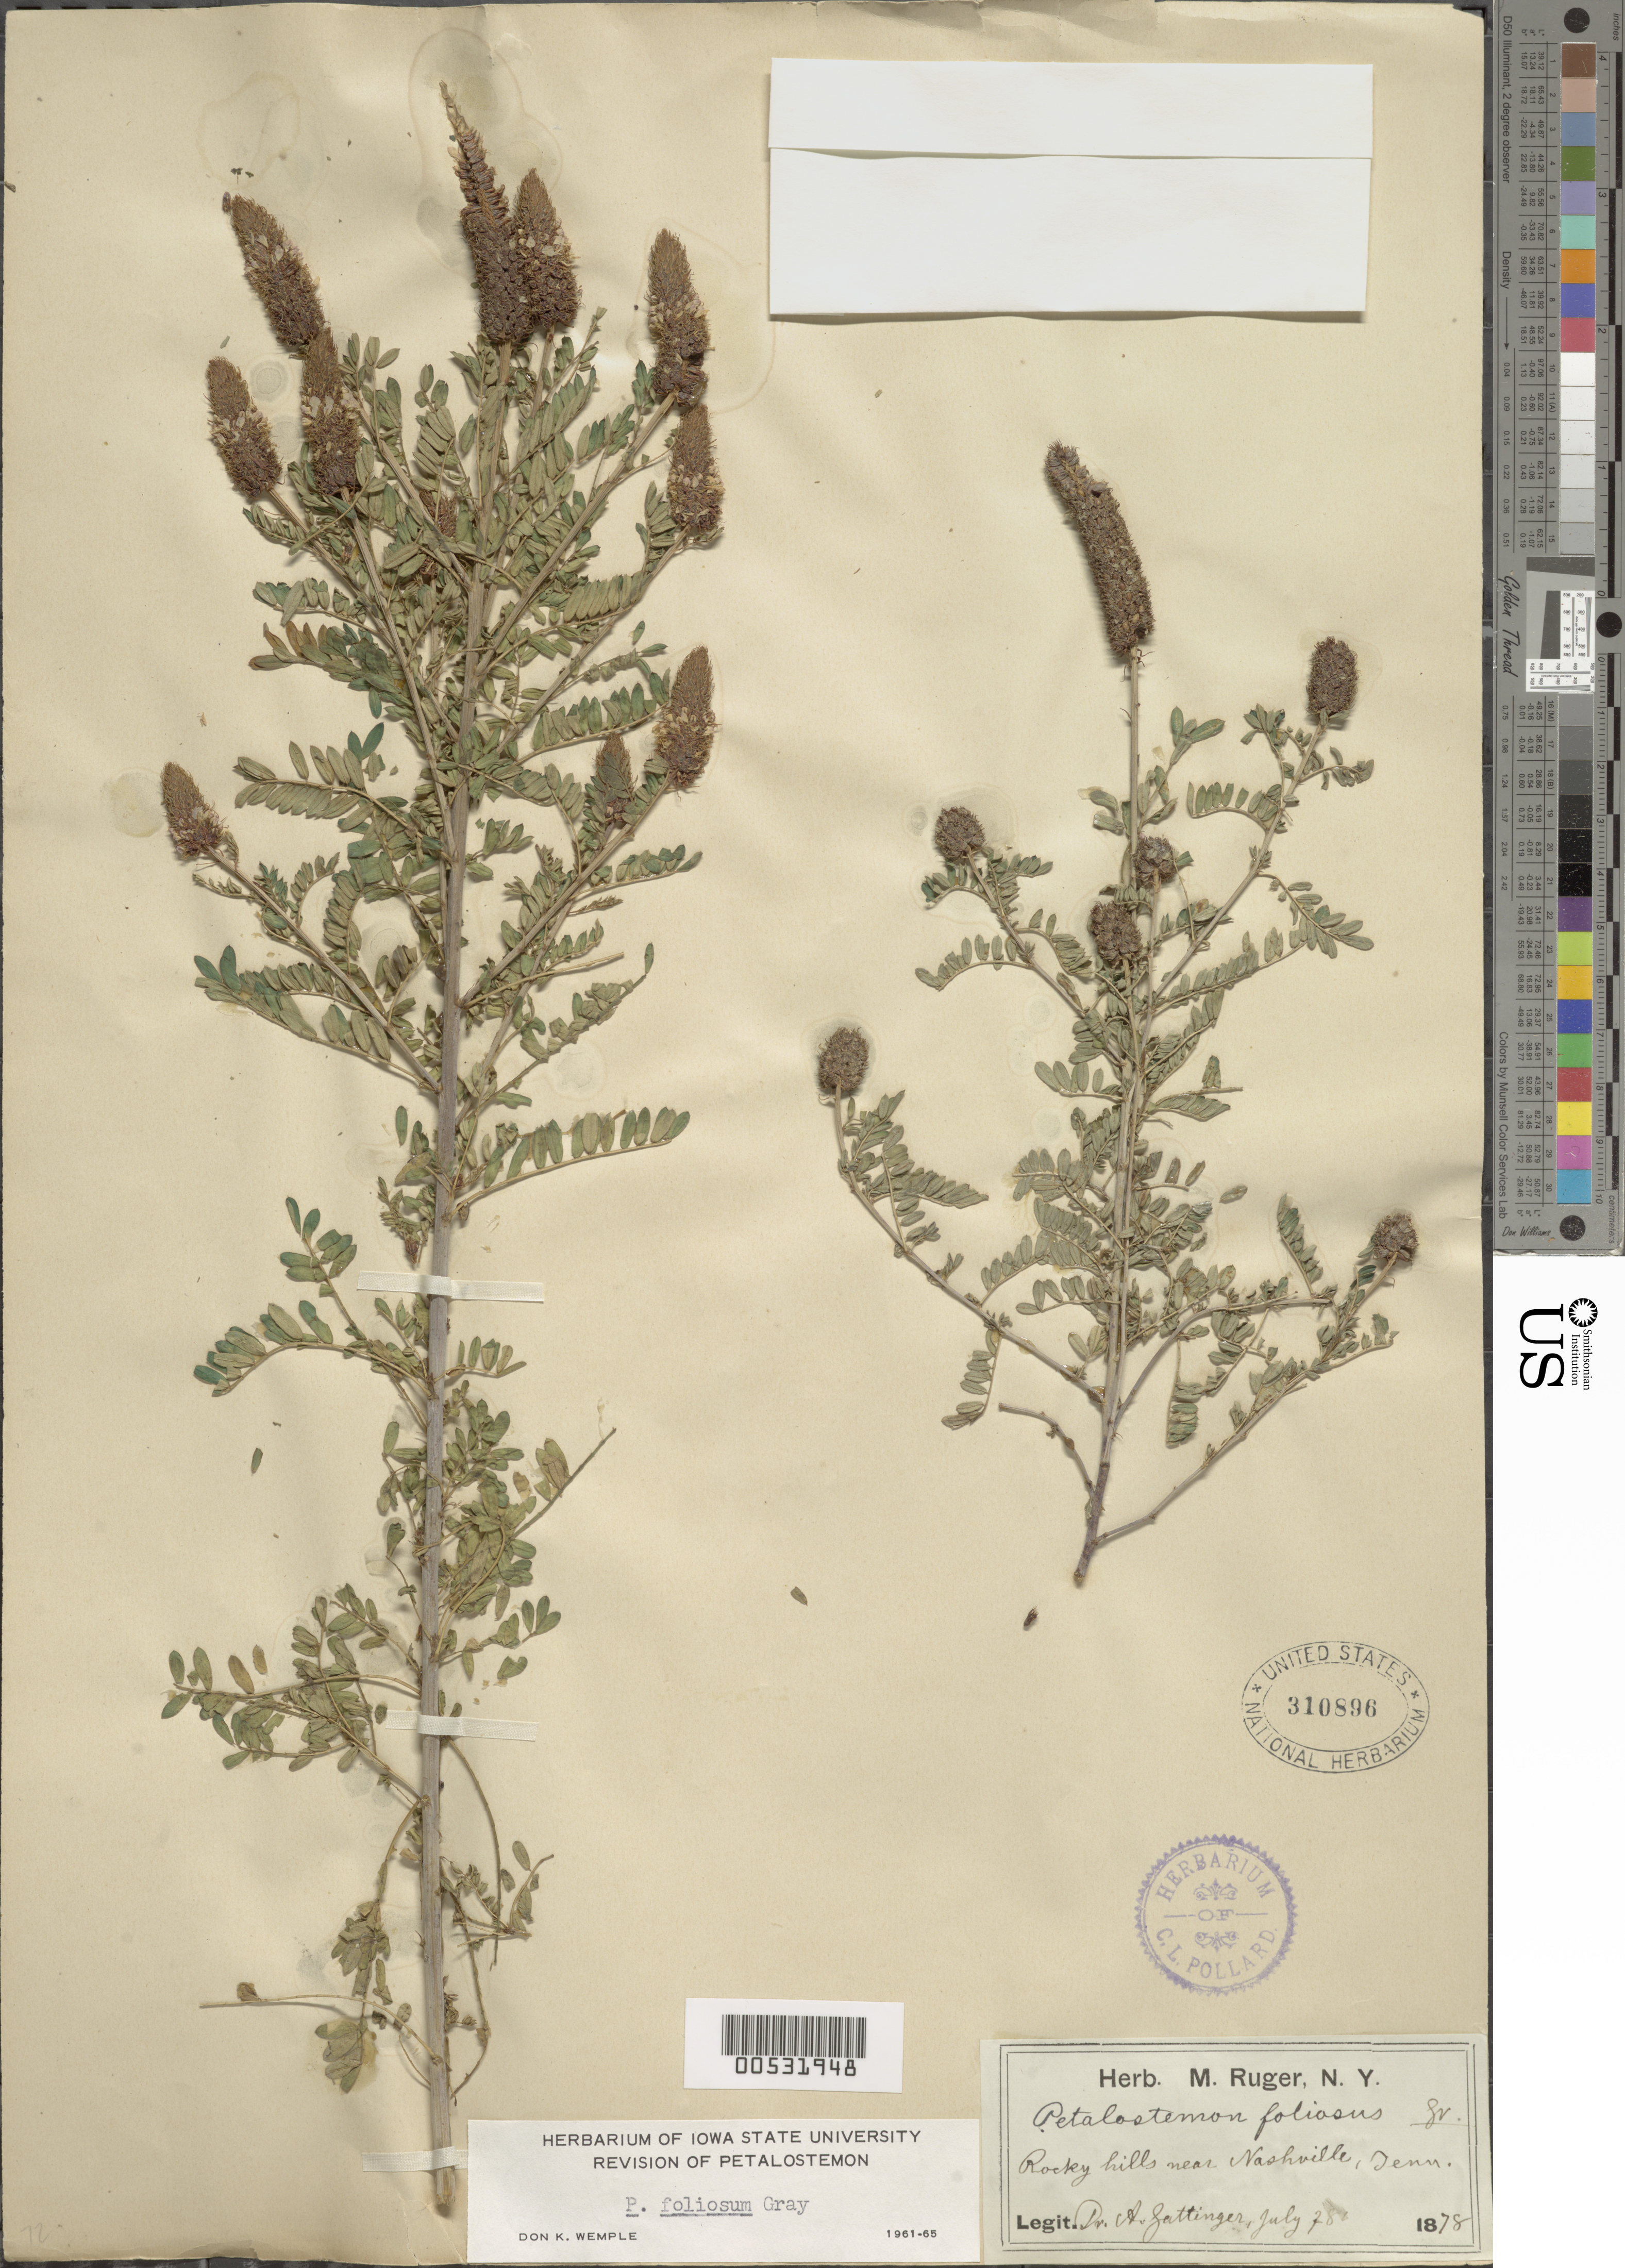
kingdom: Plantae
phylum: Tracheophyta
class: Magnoliopsida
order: Fabales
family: Fabaceae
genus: Dalea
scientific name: Dalea foliosa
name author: (Aiton) Barneby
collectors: ex herb. M. Ruger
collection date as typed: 28 Jul 1878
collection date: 1878-07-28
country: United States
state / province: Tennessee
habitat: Rocky hills.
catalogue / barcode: US 310896